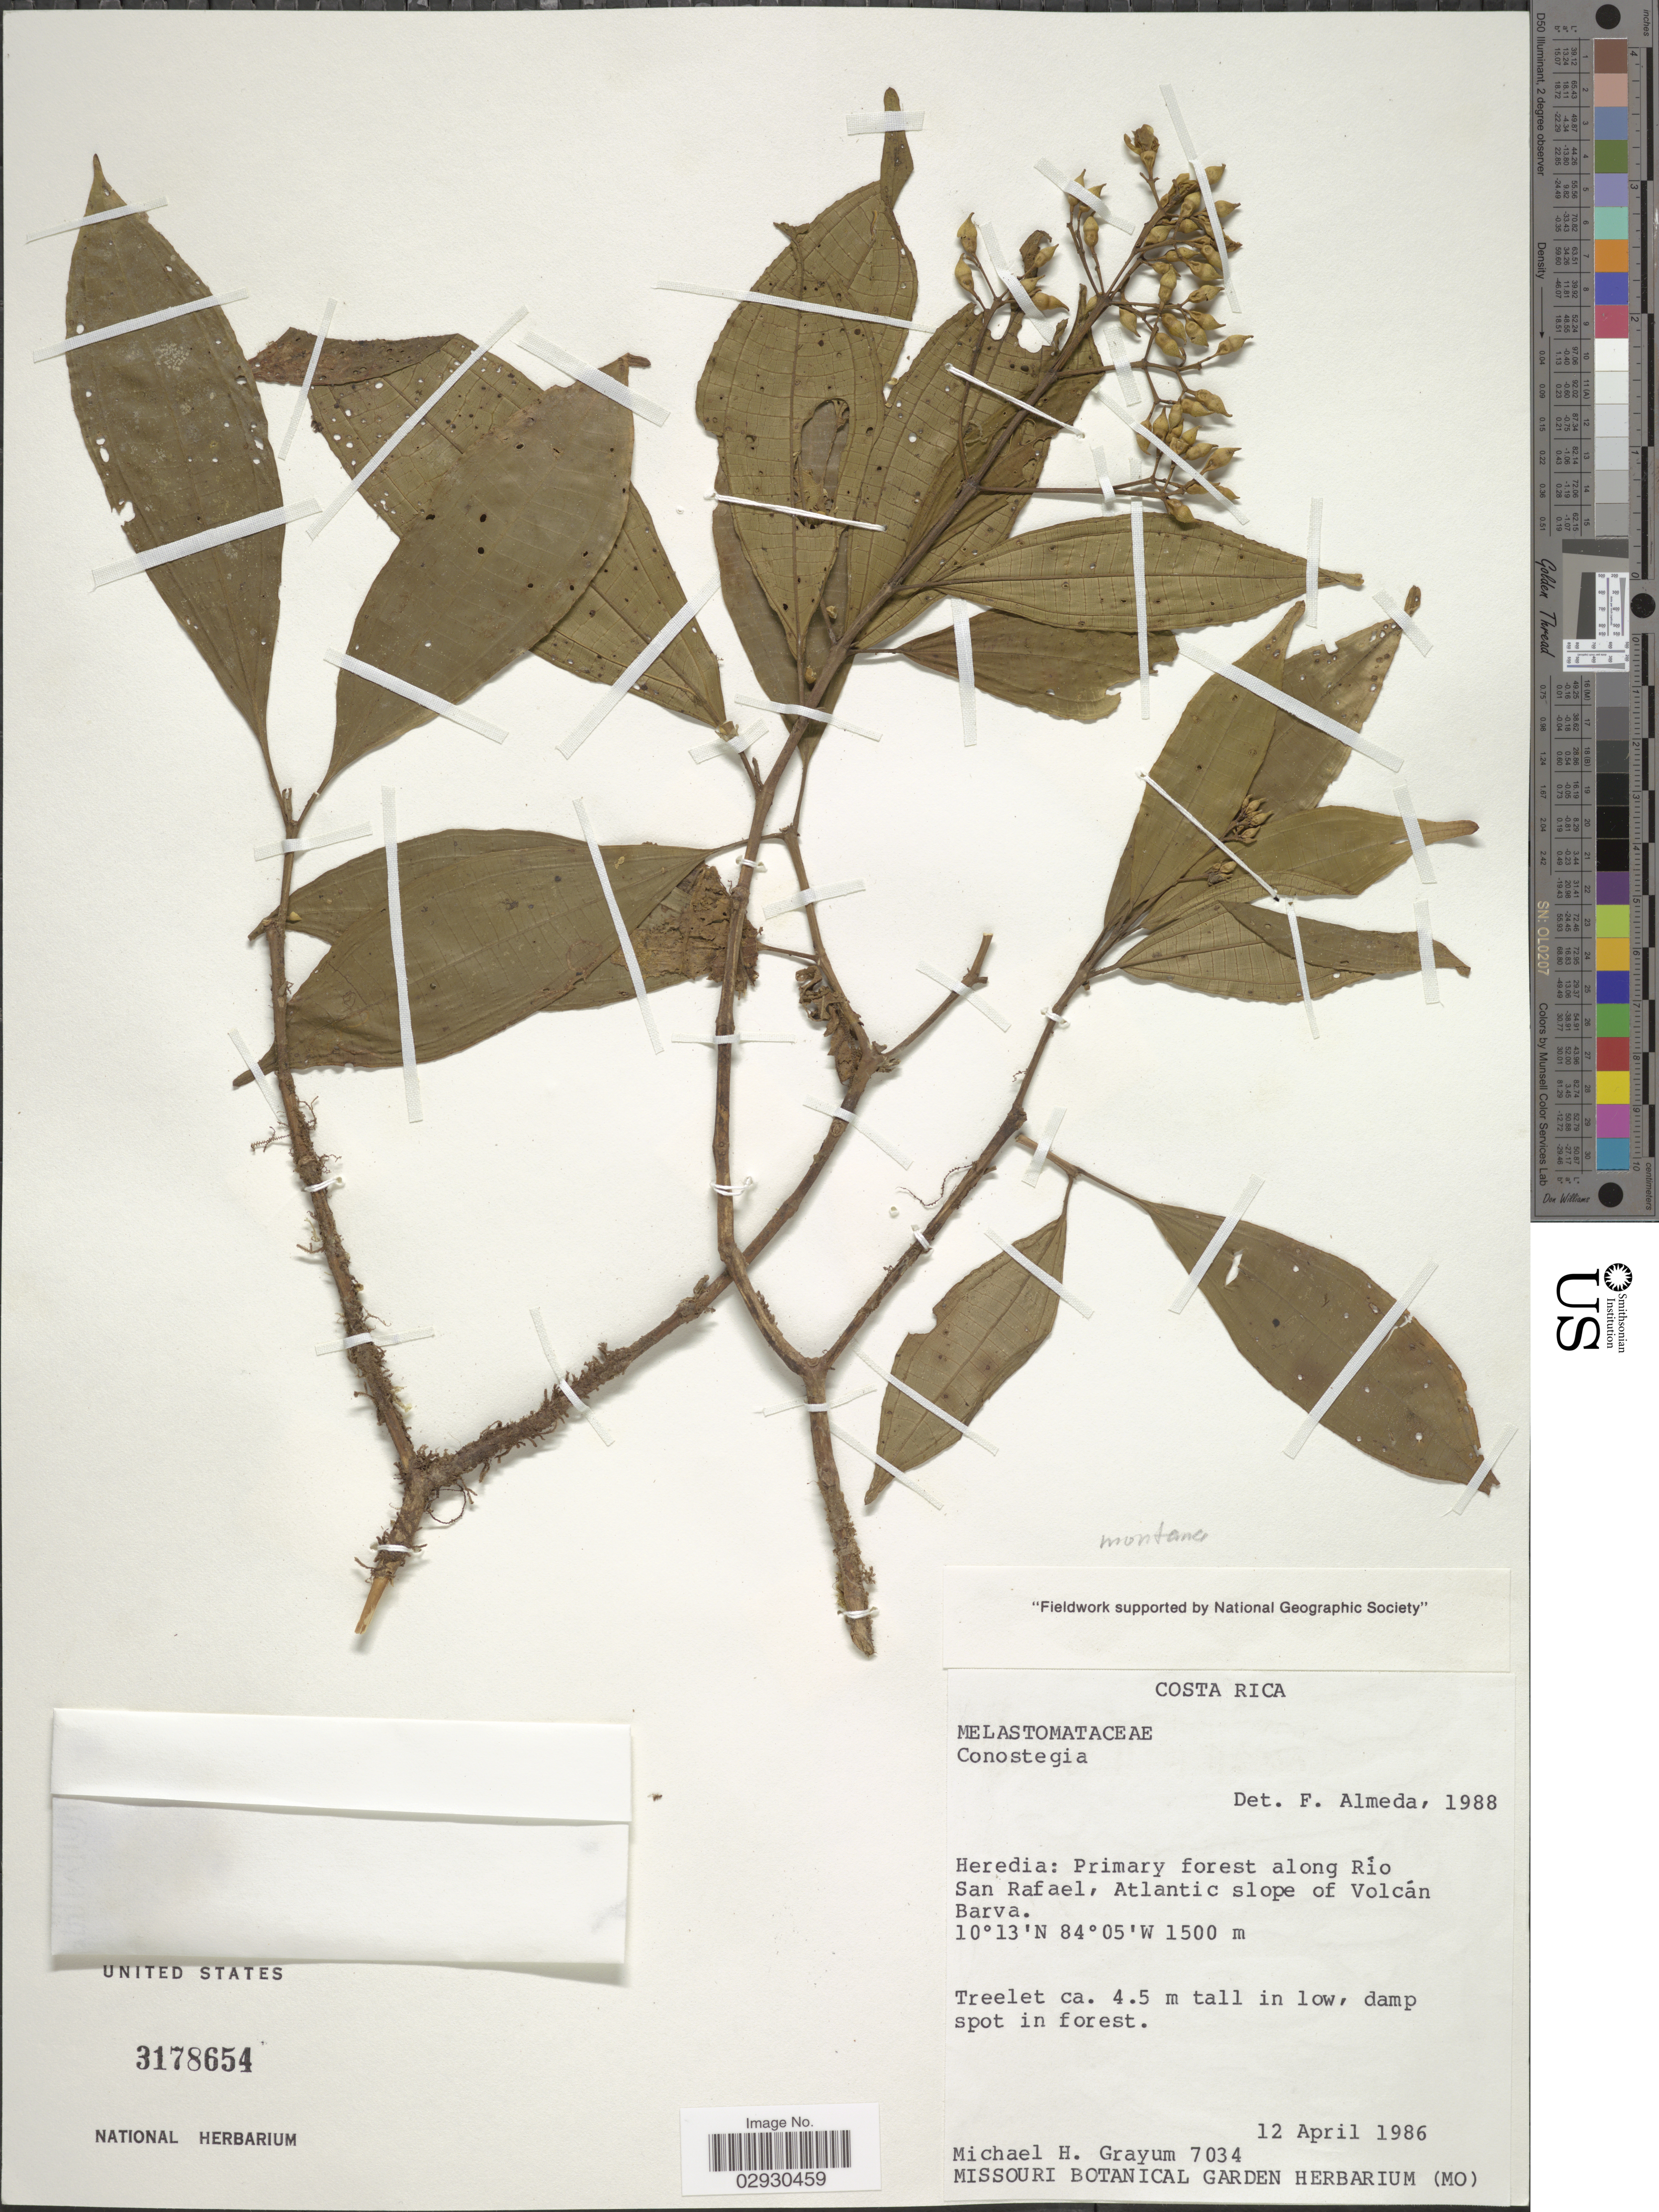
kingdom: Plantae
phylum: Tracheophyta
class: Magnoliopsida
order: Myrtales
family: Melastomataceae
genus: Conostegia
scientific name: Conostegia montana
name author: (Sw.) D. Don ex DC.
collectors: M. H. Grayum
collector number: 7034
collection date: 1986-04-12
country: Costa Rica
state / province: Heredia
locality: Primary forest along Río San Rafael, Atlantic slope of Volcán Barva.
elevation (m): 1500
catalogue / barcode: US 3178654